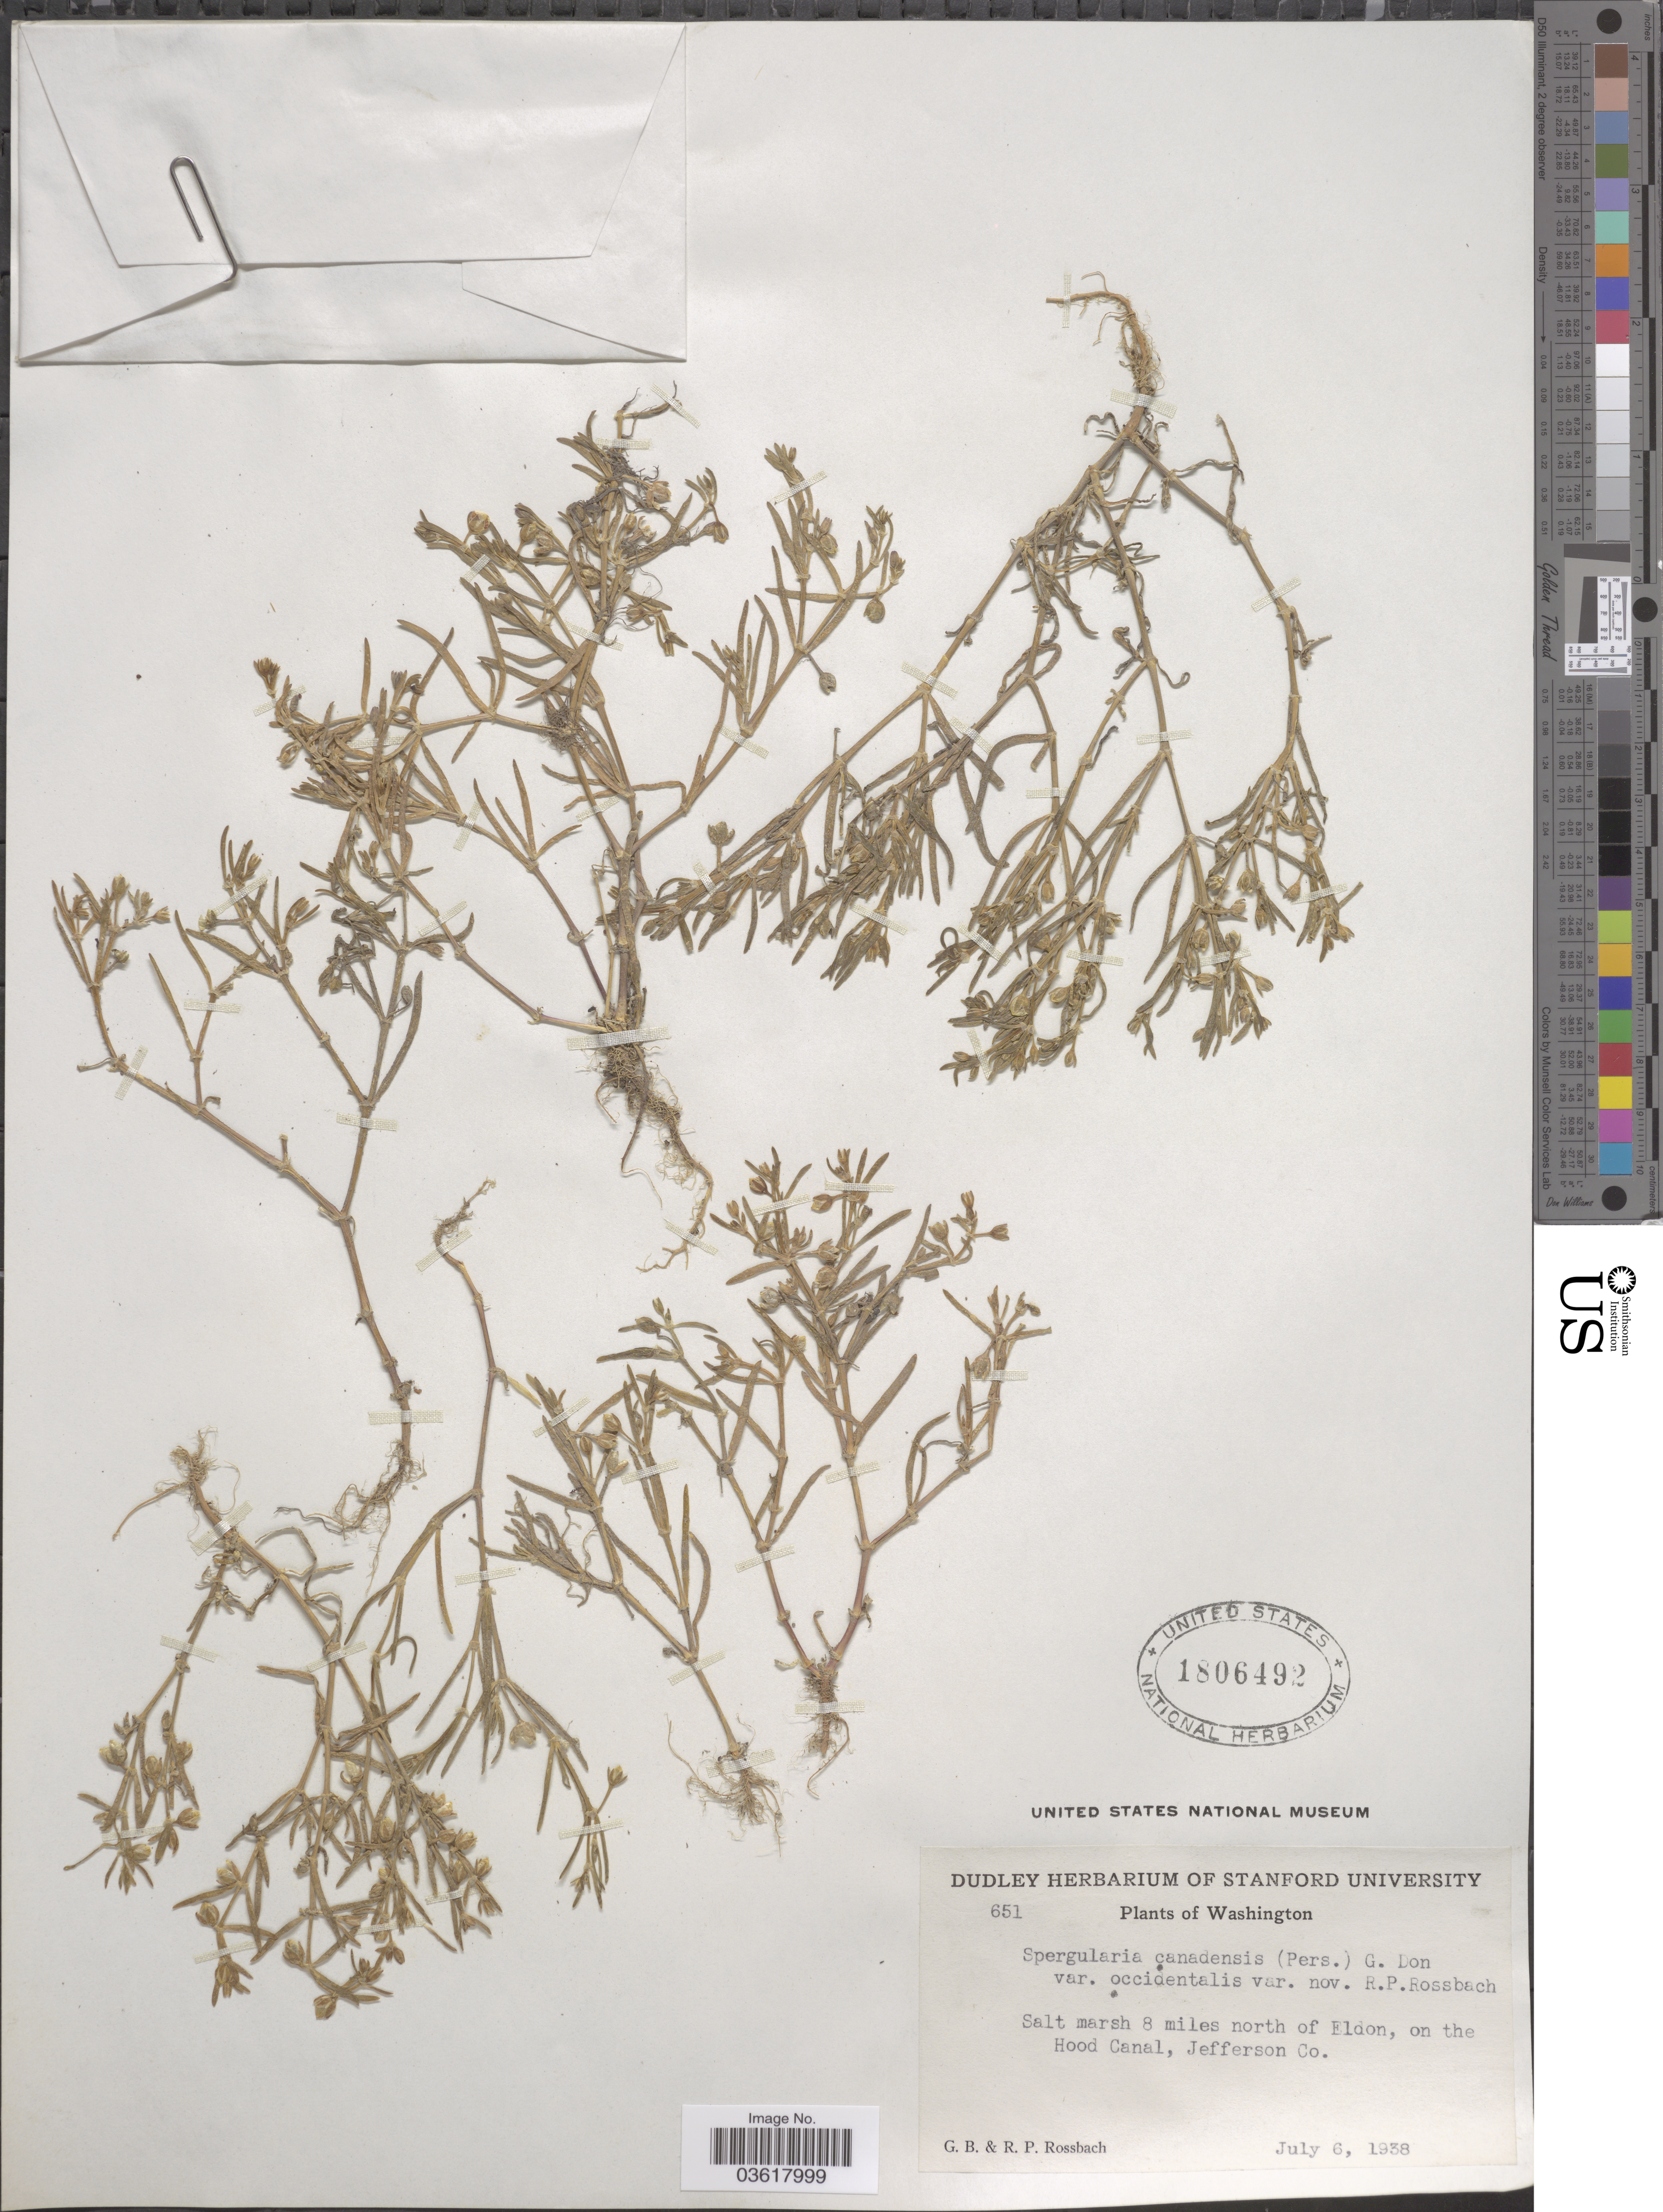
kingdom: Plantae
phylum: Tracheophyta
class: Magnoliopsida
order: Caryophyllales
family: Caryophyllaceae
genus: Spergularia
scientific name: Spergularia canadensis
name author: (Pers.) G. Don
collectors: G. Rossbach & R. P. Rossbach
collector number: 651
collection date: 1938-07-06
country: United States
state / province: Washington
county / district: Jefferson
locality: Salt marsh 8 miles north of Eldon, on the Hood Canal, Jefferson Co.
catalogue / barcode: US 1806492